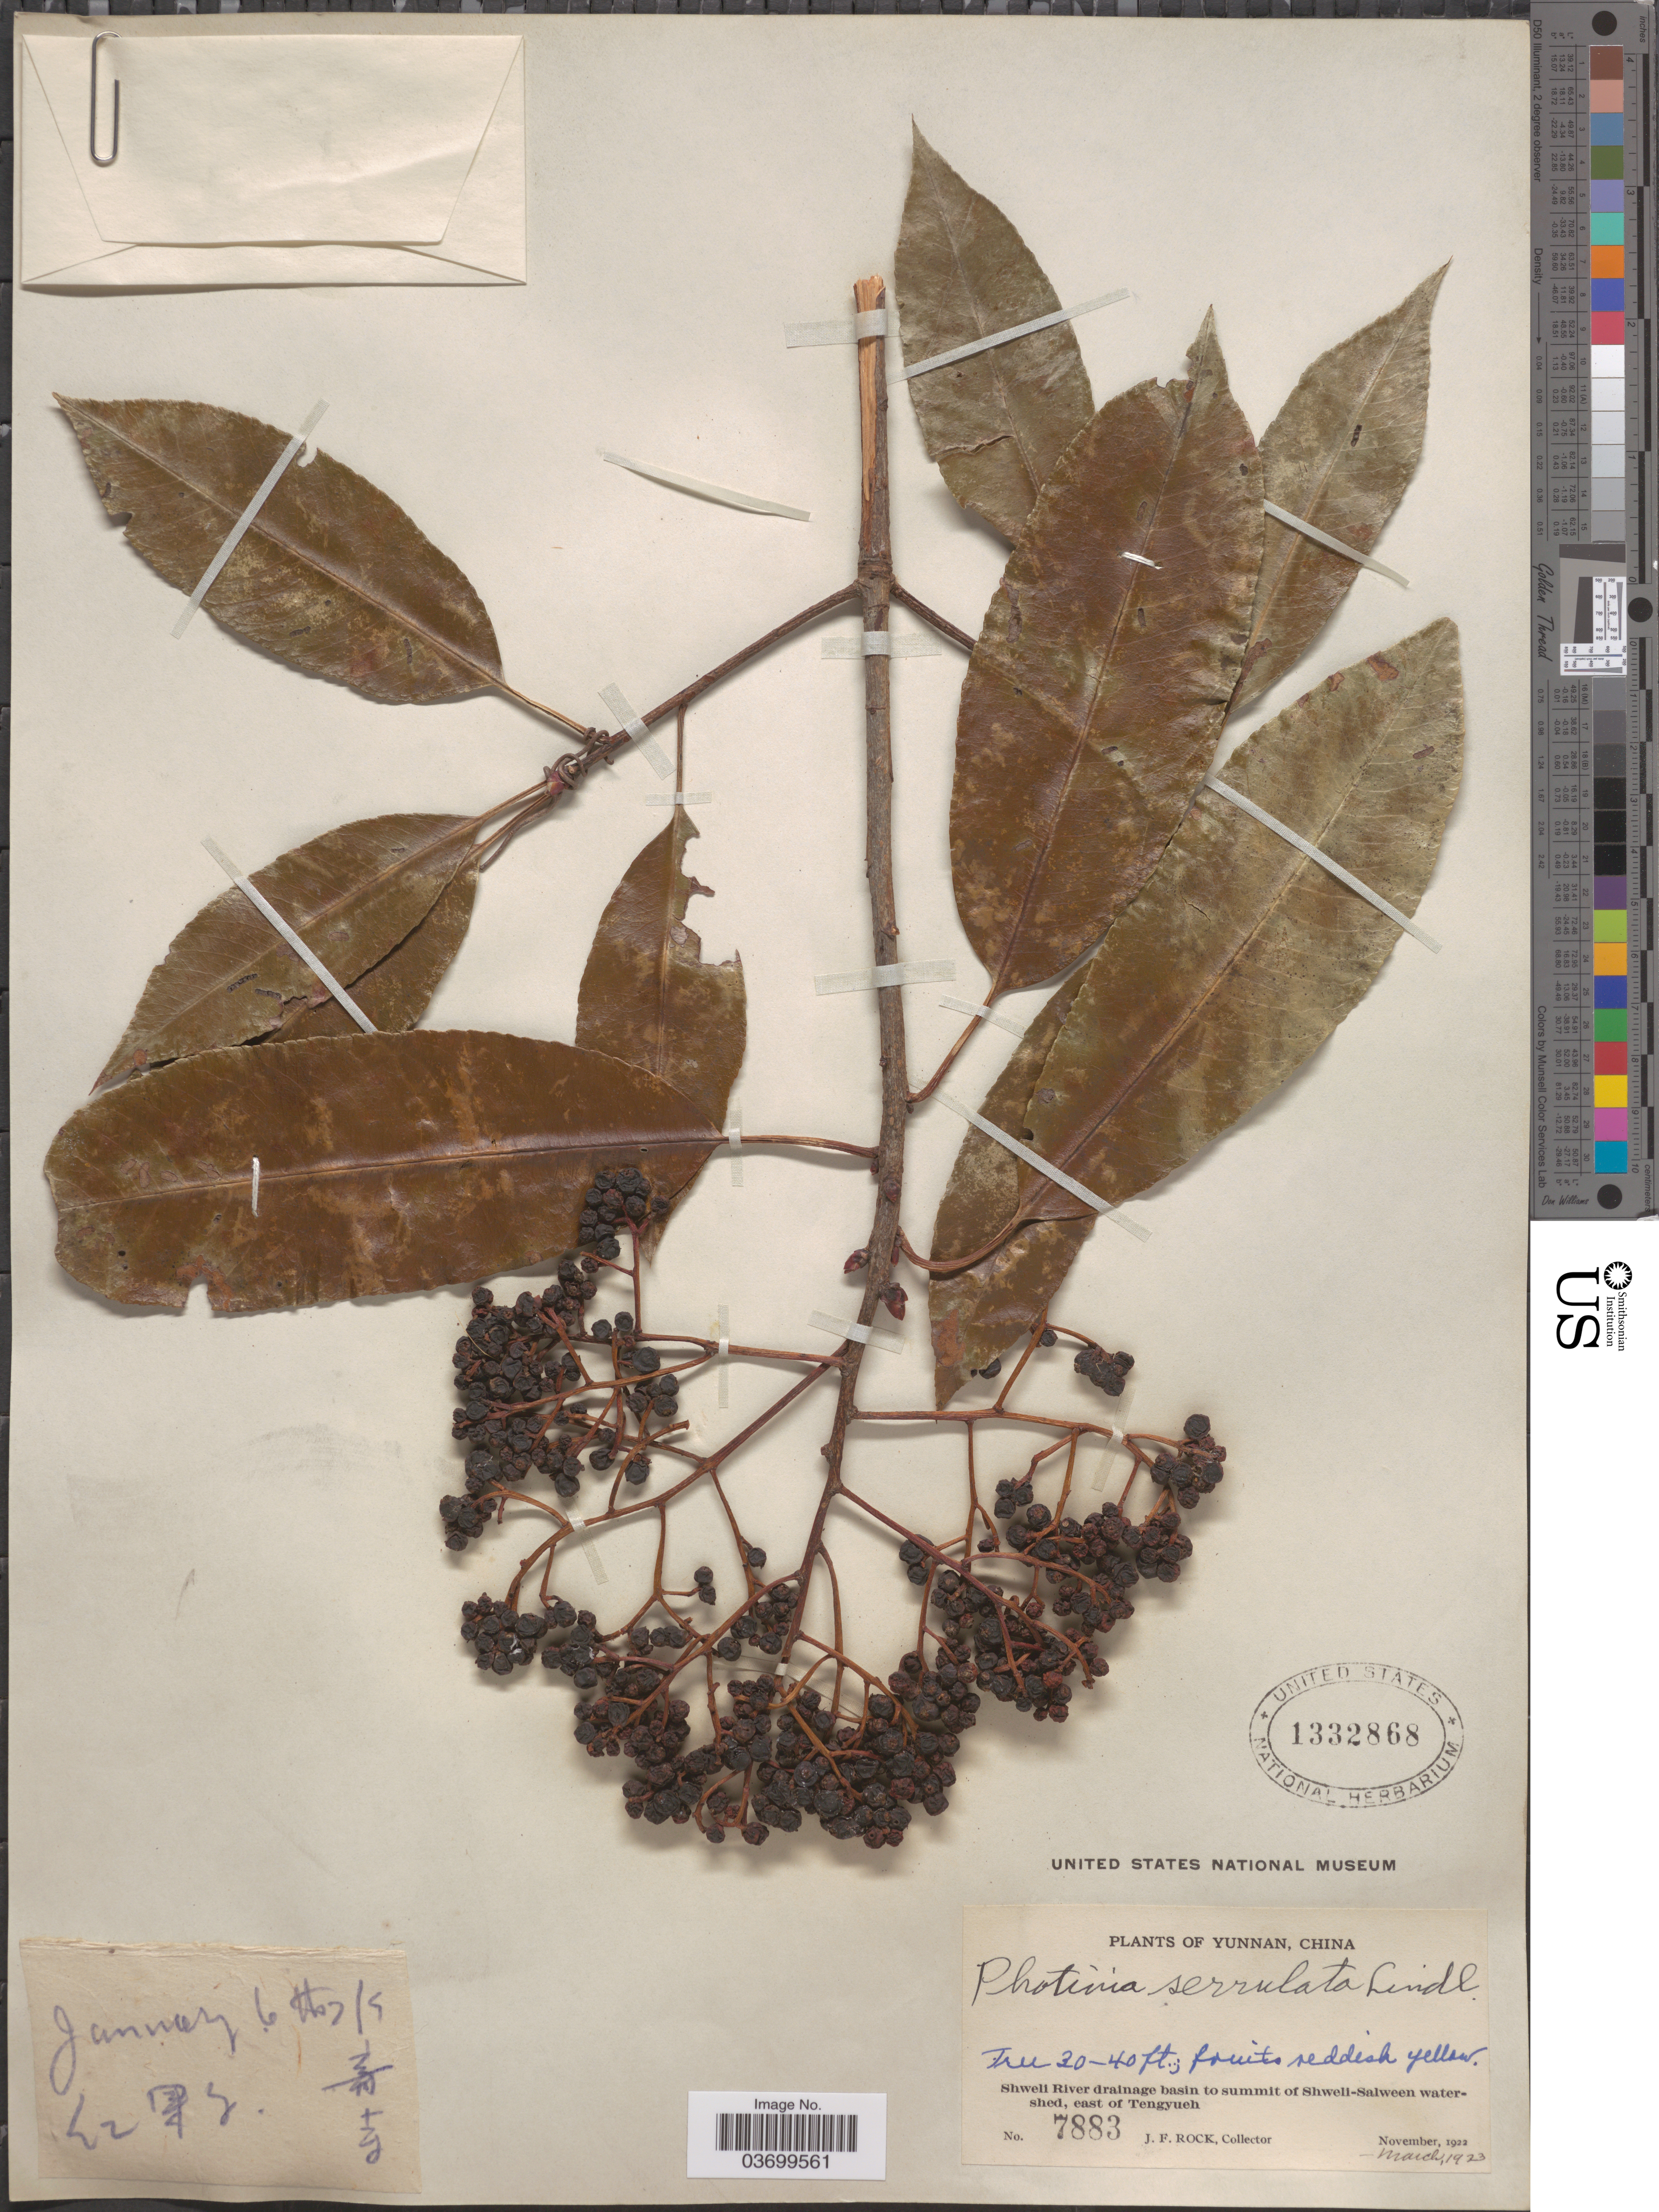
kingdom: Plantae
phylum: Tracheophyta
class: Magnoliopsida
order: Rosales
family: Rosaceae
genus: Photinia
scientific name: Photinia serrulata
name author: Franch. & Sav.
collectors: J. Rock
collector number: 7883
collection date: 1922-11/1923-03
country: China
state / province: Yunnan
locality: Shweli River drainage basin to summit of Shweli-Salween watershed, east of Tengyueh.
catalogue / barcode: US 1332868